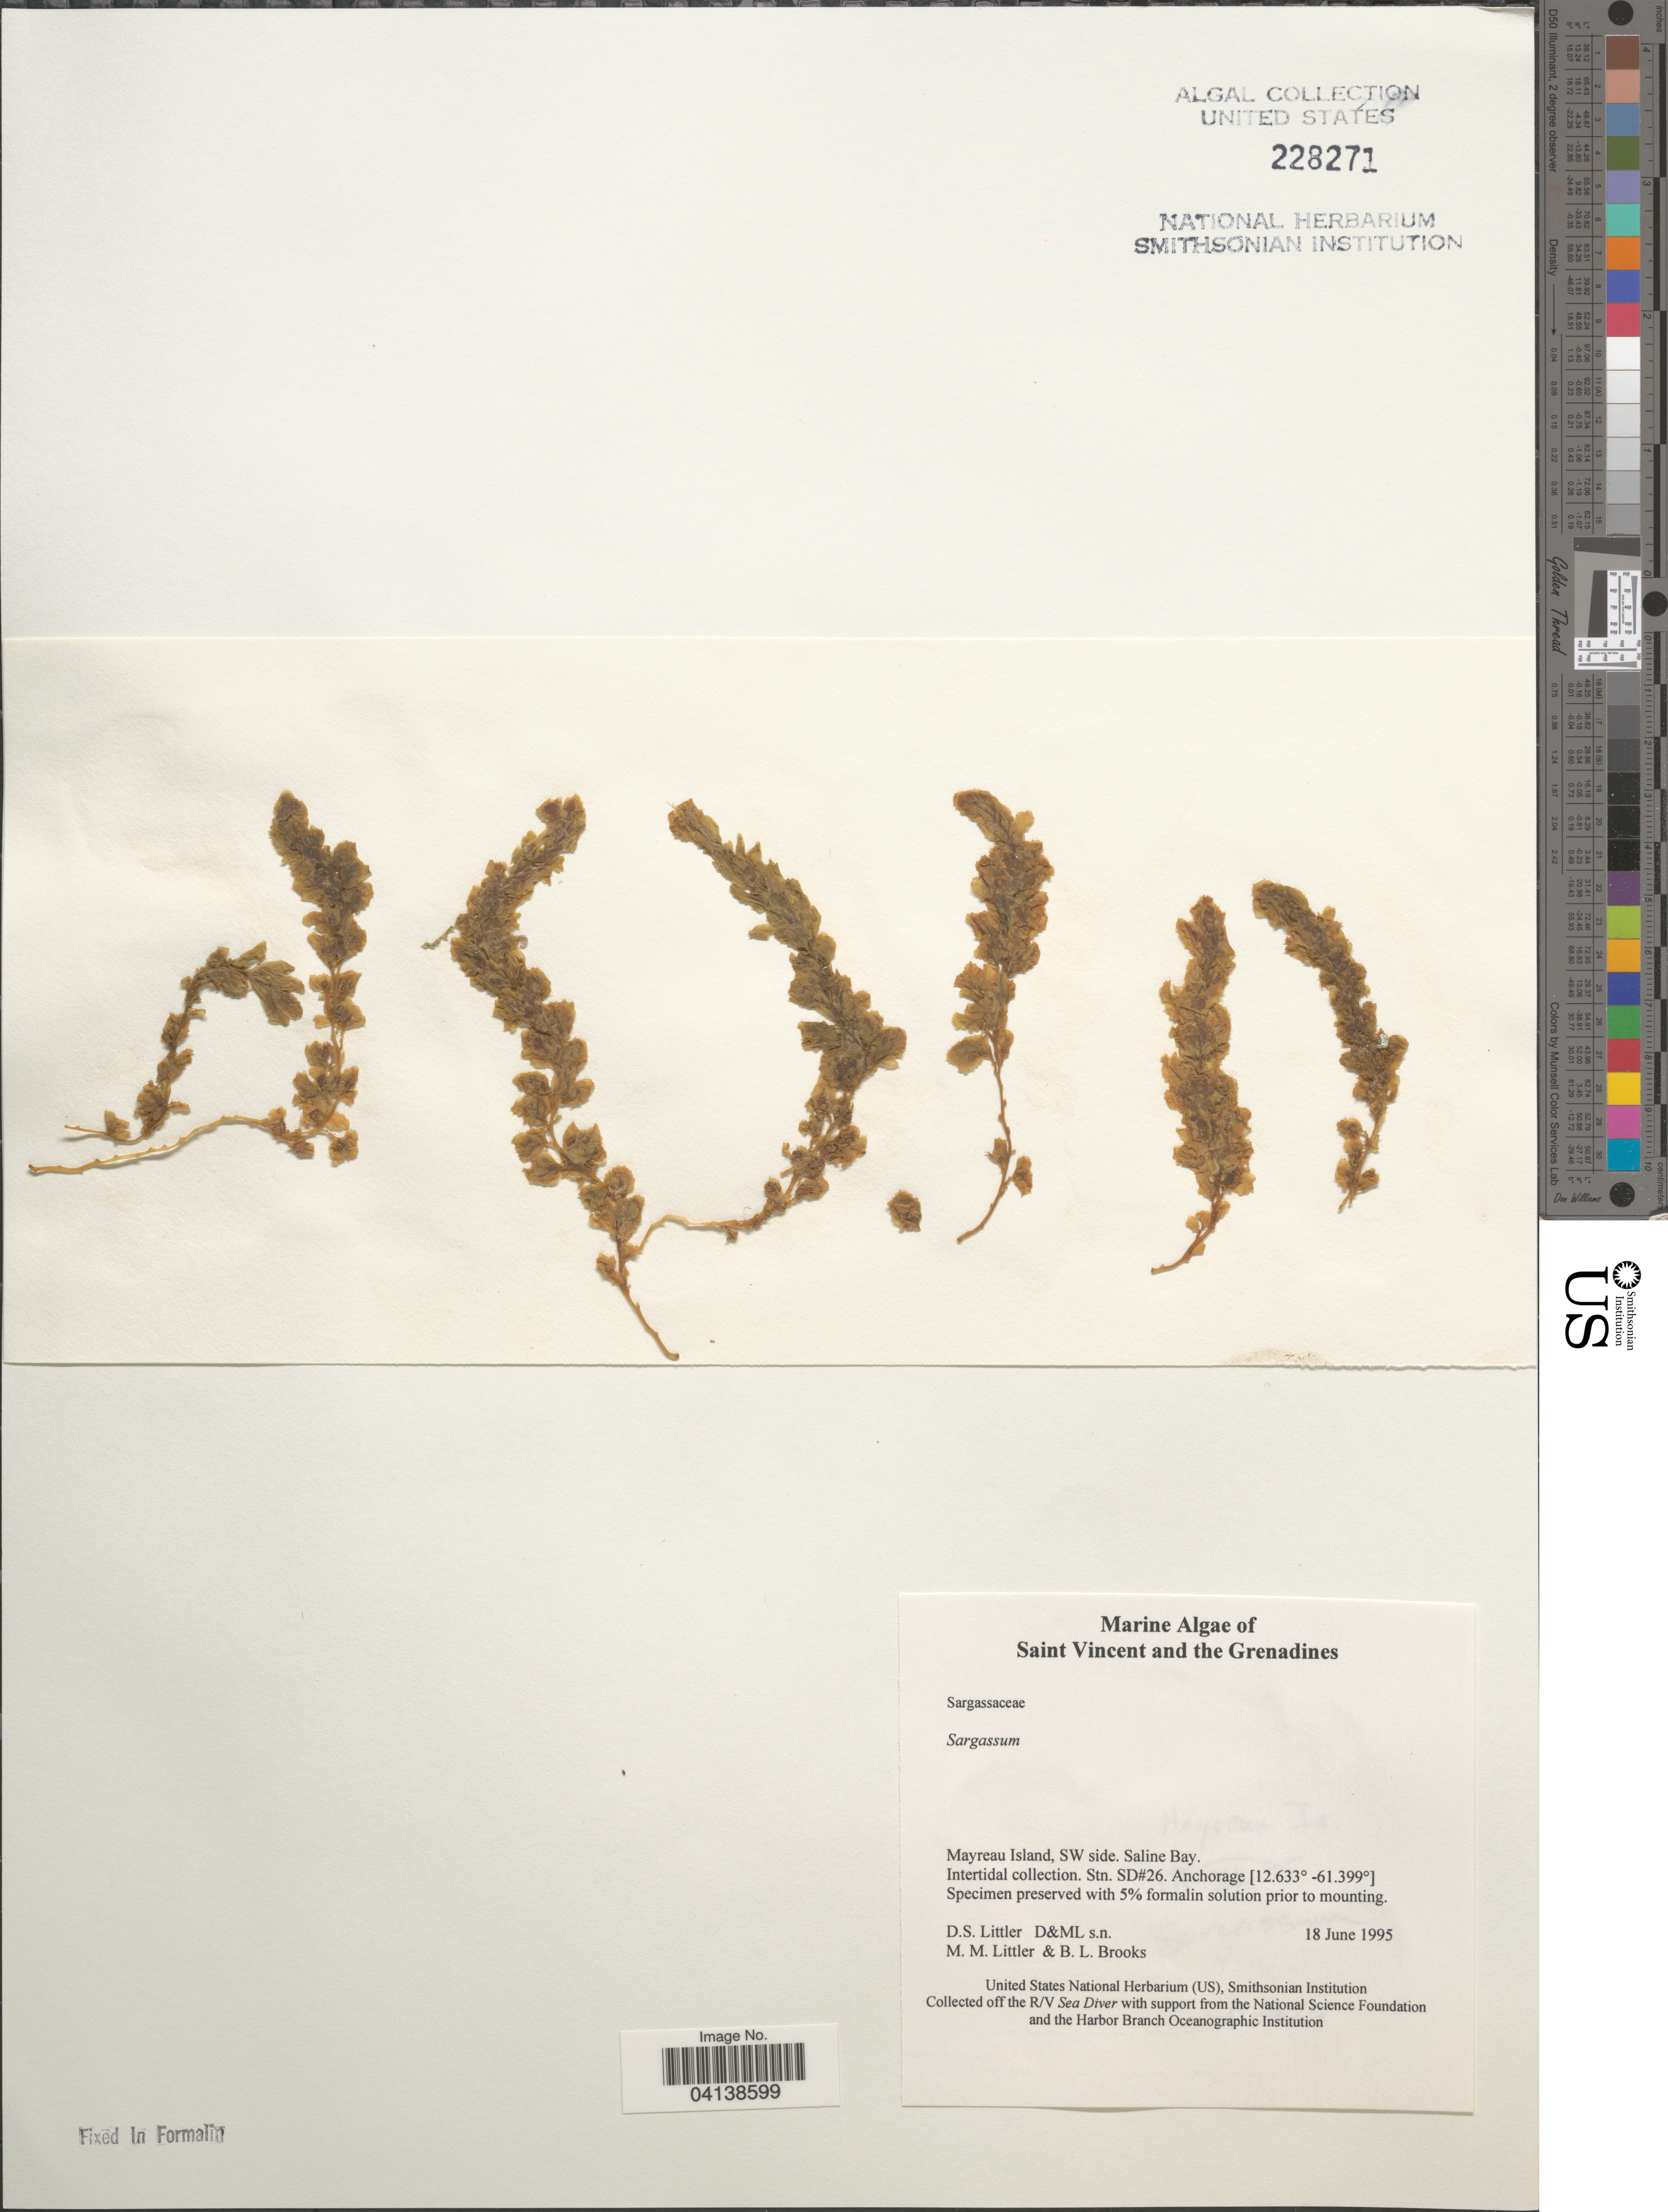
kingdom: Chromista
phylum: Ochrophyta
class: Phaeophyceae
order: Fucales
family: Sargassaceae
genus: Sargassum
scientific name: Sargassum sp.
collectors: D. S. Littler & B. Brooks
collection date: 1995-06-18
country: St. Vincent - Grenadines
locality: Saint Vincent and the Grenadines. Mayreau Island, SW side. Saline Bay. Stn. SD#26.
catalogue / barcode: US 228271